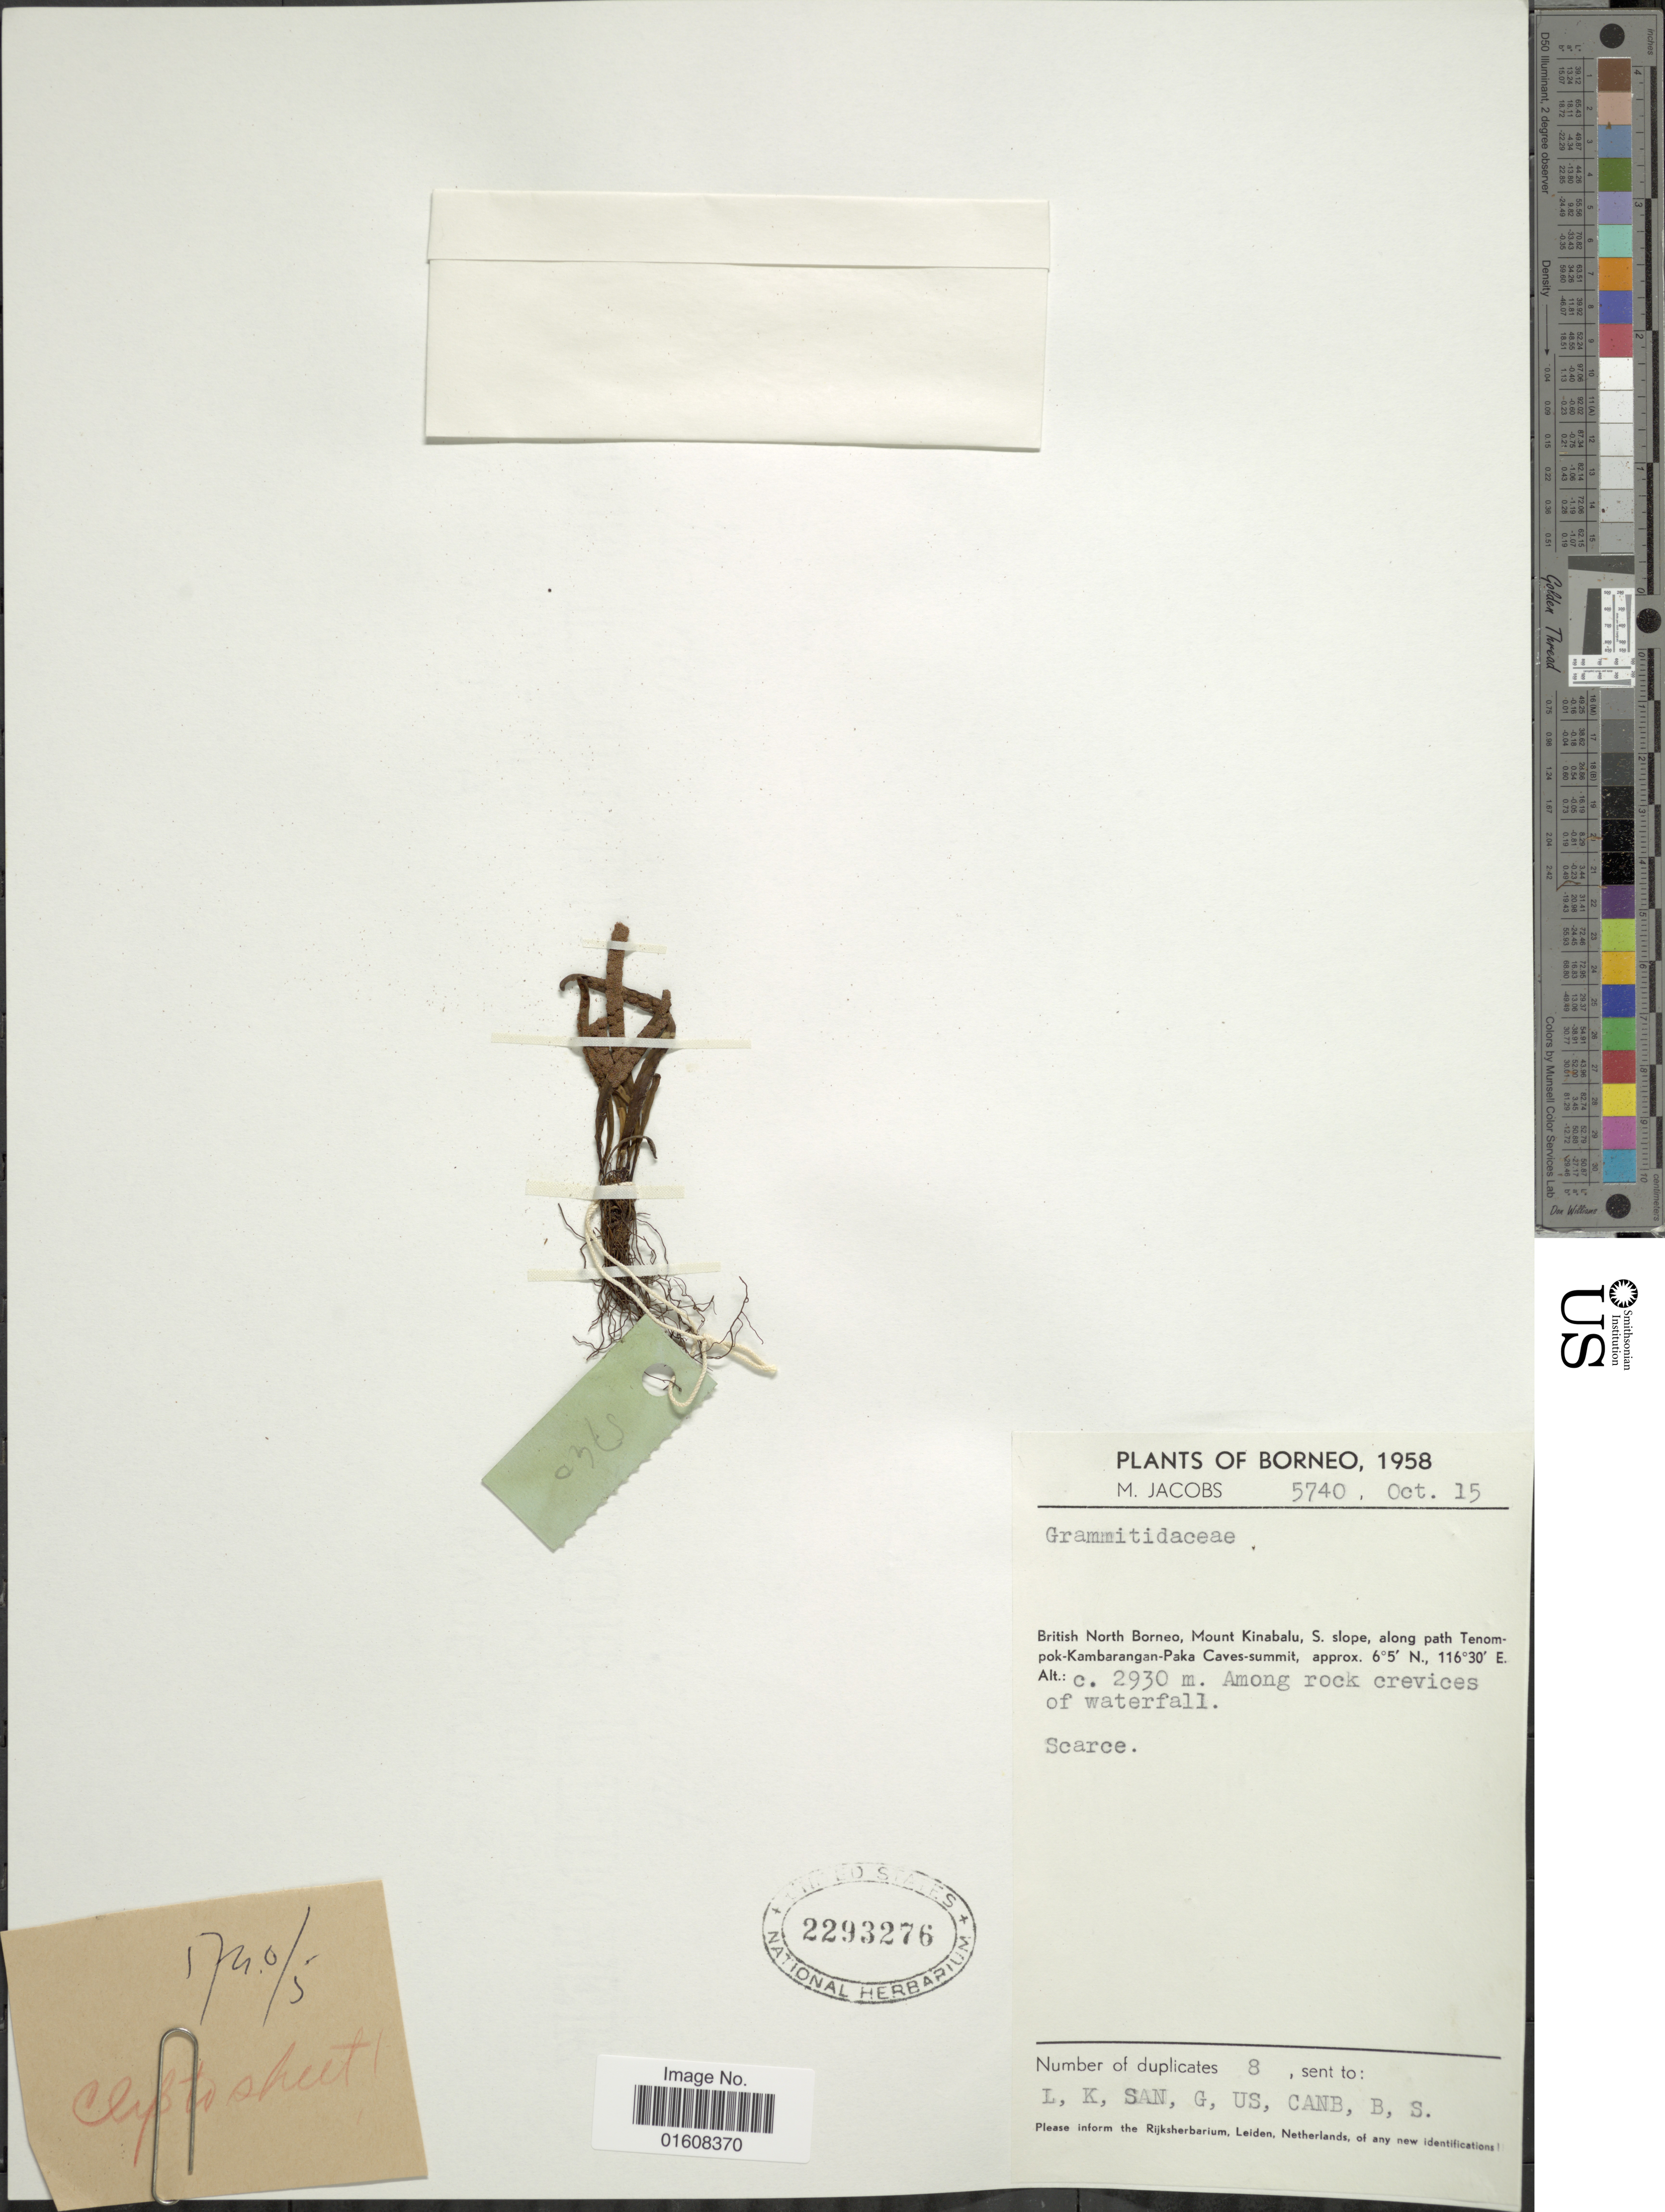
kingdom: Plantae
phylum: Tracheophyta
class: Polypodiopsida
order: Polypodiales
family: Polypodiaceae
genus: Grammitis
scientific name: Grammitis sp.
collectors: M. Jacobs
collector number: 5740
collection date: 1958-10-15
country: Malaysia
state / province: Sabah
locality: British North Borneo, Mount Kinabalu, S. slope, along Tenompok-Kambarangan-Paka Caves-summit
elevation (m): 2930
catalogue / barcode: US 2293276